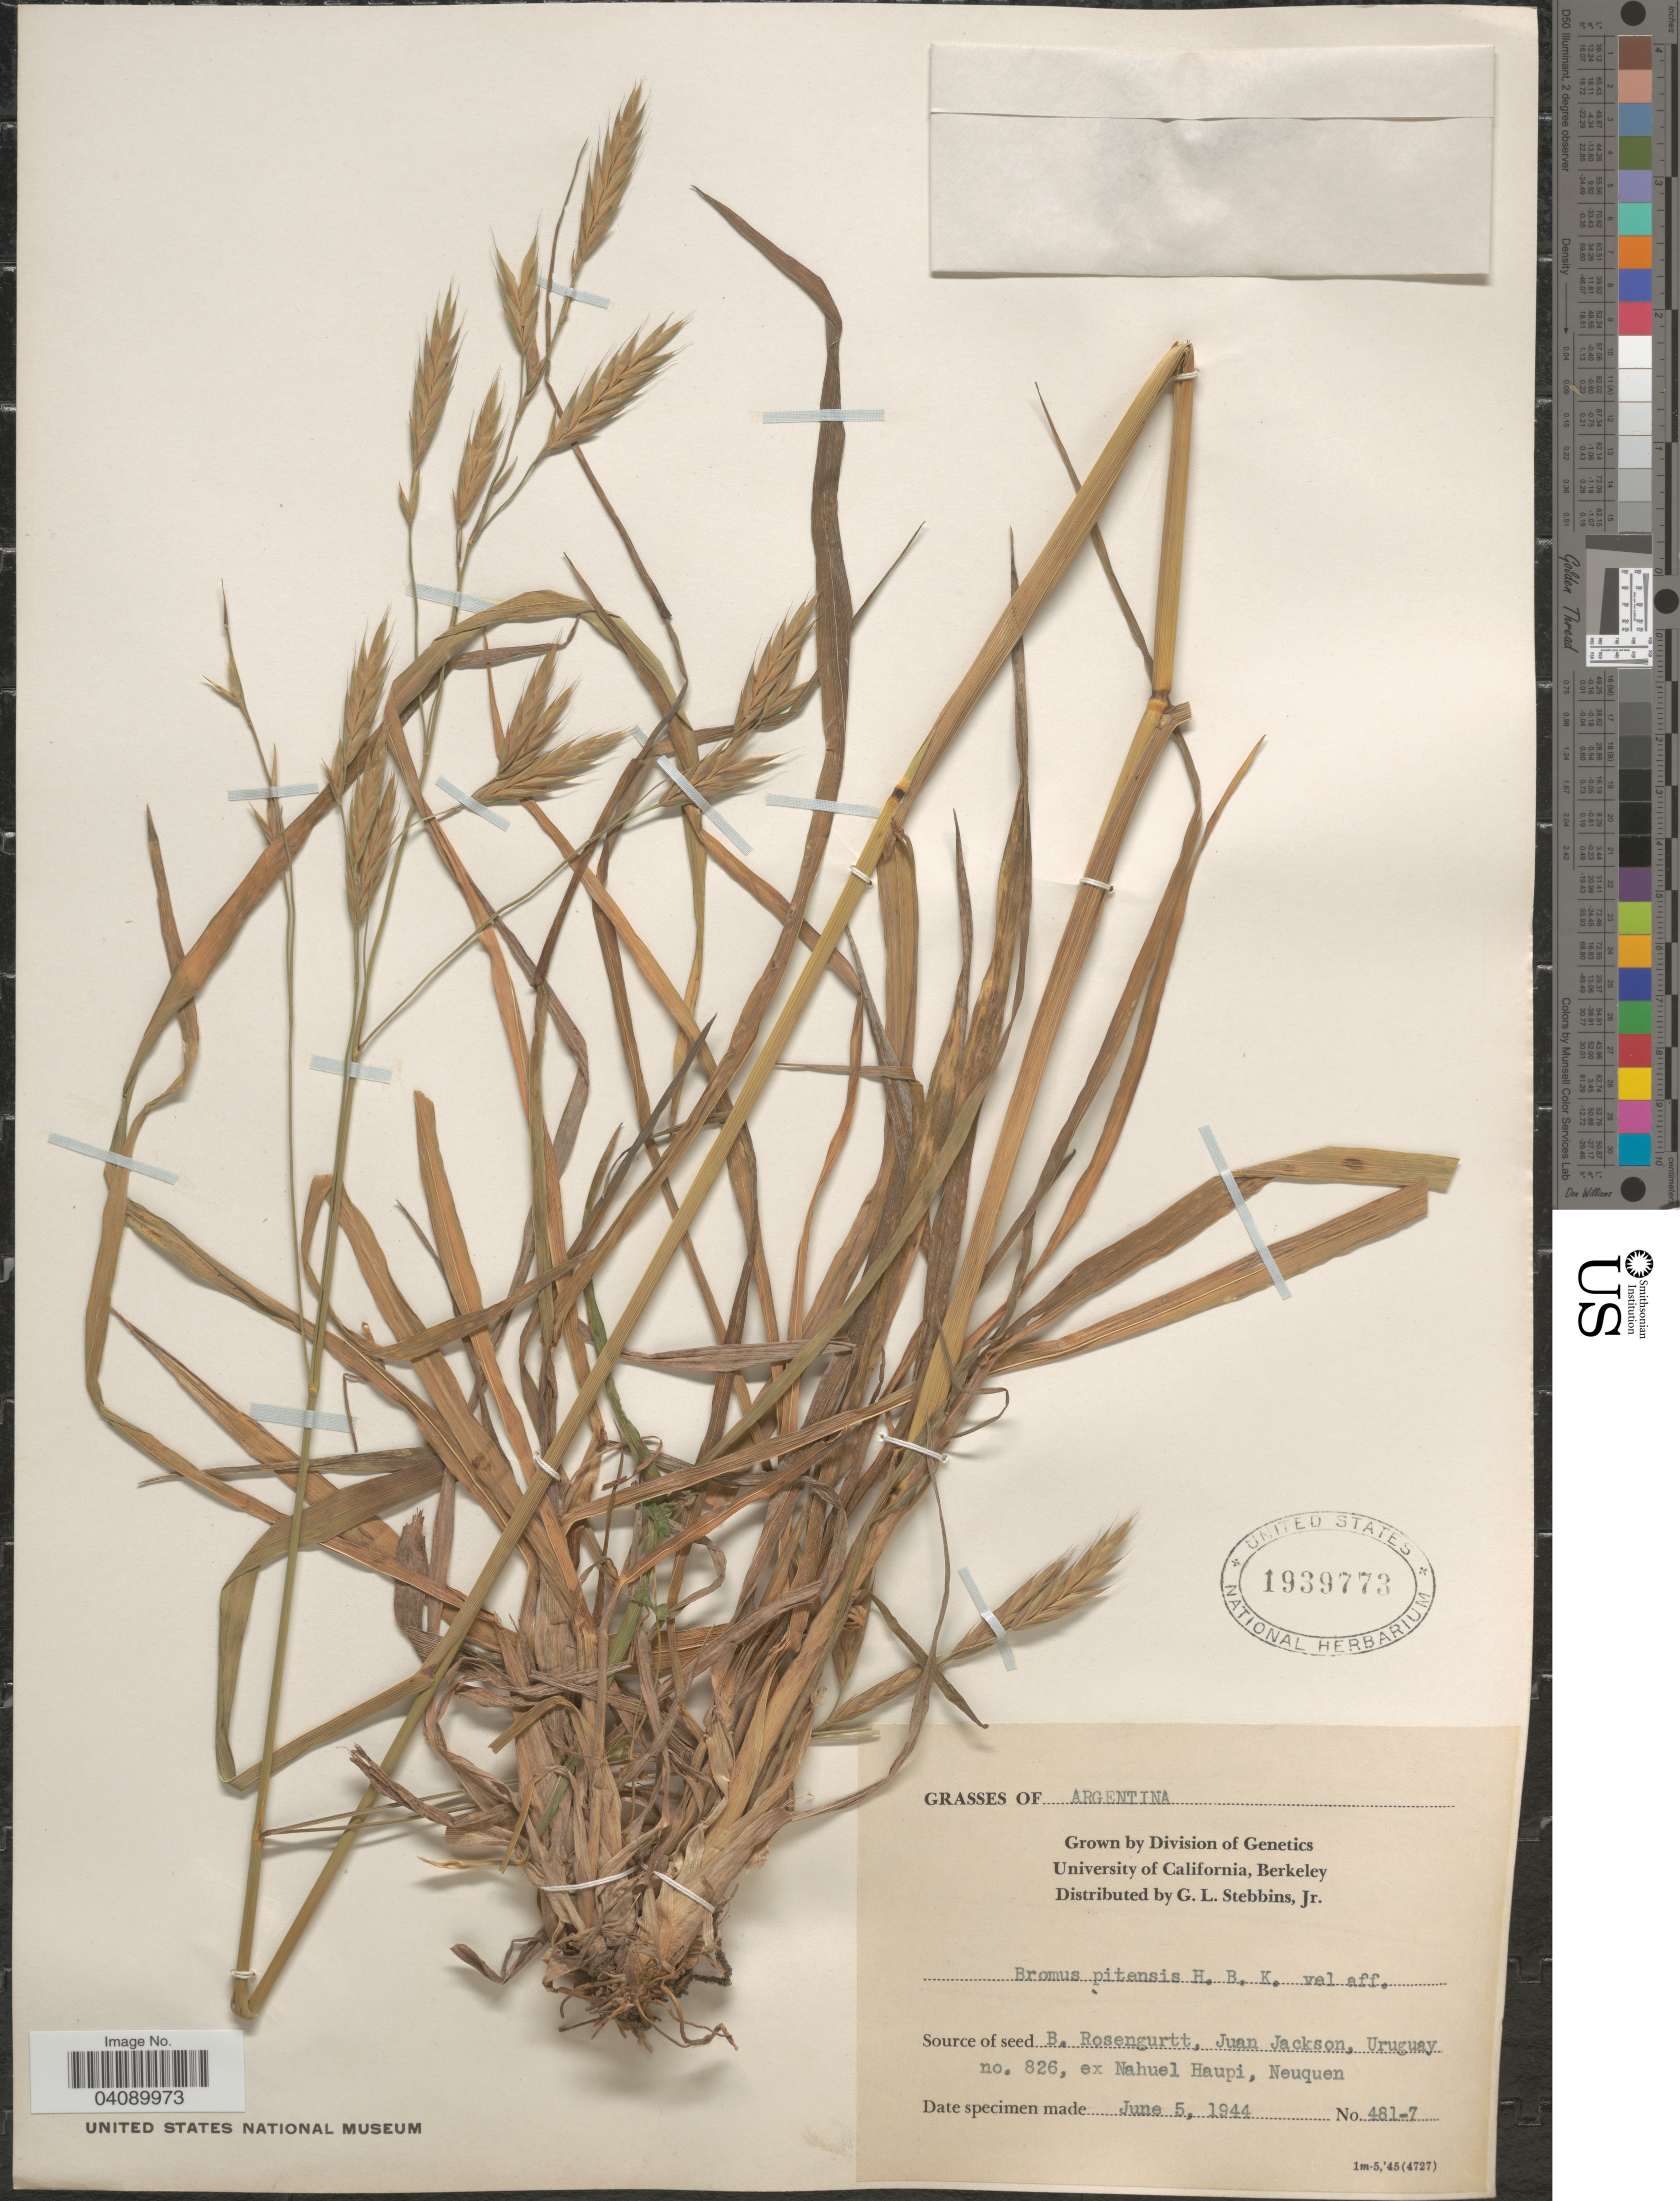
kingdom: Plantae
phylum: Tracheophyta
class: Liliopsida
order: Poales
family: Poaceae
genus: Bromus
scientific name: Bromus sp.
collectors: G. L. Stebbins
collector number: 481-7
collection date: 1944-06-05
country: United States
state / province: California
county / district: Alameda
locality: Grown by Division of Genetics. University of California, Berkeley.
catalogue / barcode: US 1939773